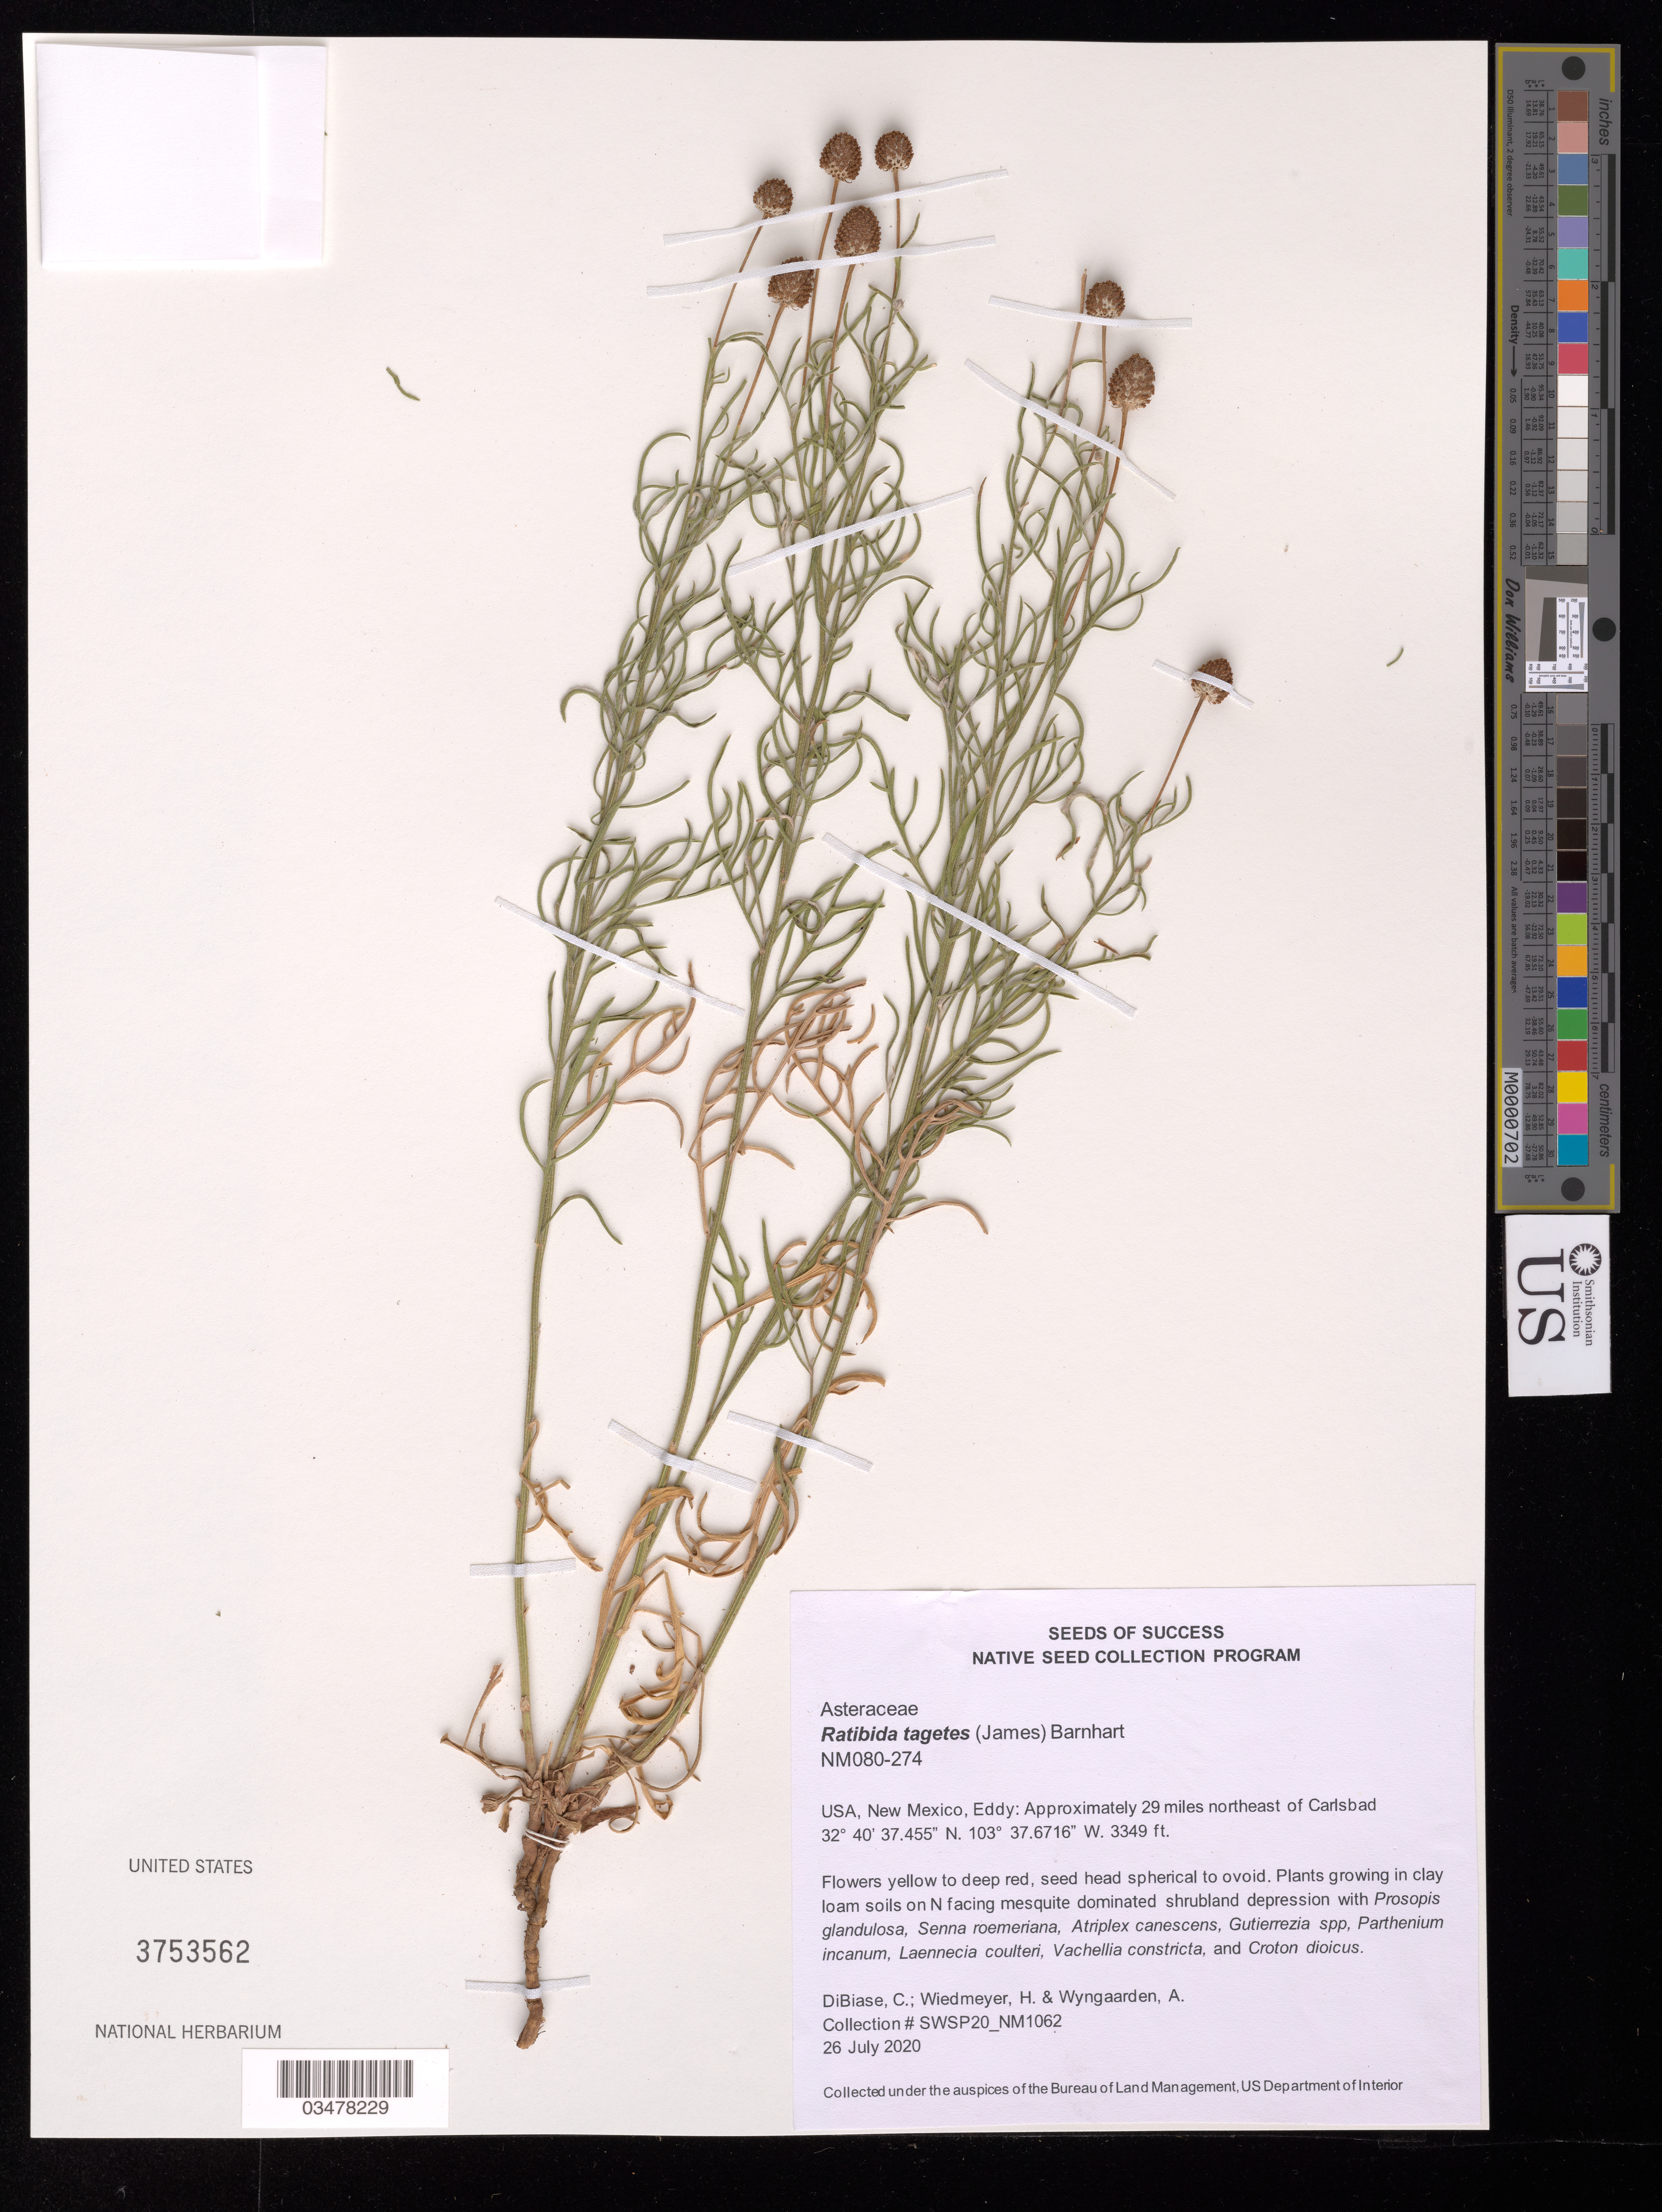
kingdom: Plantae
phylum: Tracheophyta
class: Magnoliopsida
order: Asterales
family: Asteraceae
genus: Ratibida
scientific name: Ratibida tagetes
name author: (James) Barnhart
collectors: C. DiBiase, H. Wiedmeyer & A. Wyngaarden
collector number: NM080-274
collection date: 2020-07-26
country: United States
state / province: New Mexico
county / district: Eddy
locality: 29 mi. NE of Carlsbad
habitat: Clay loam soils. Mesquite dominated shrubland depression. With Prosopis grandulosa, Gutierrezia sp., Croton dioicus, etc.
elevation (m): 1021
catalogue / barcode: US 3753562